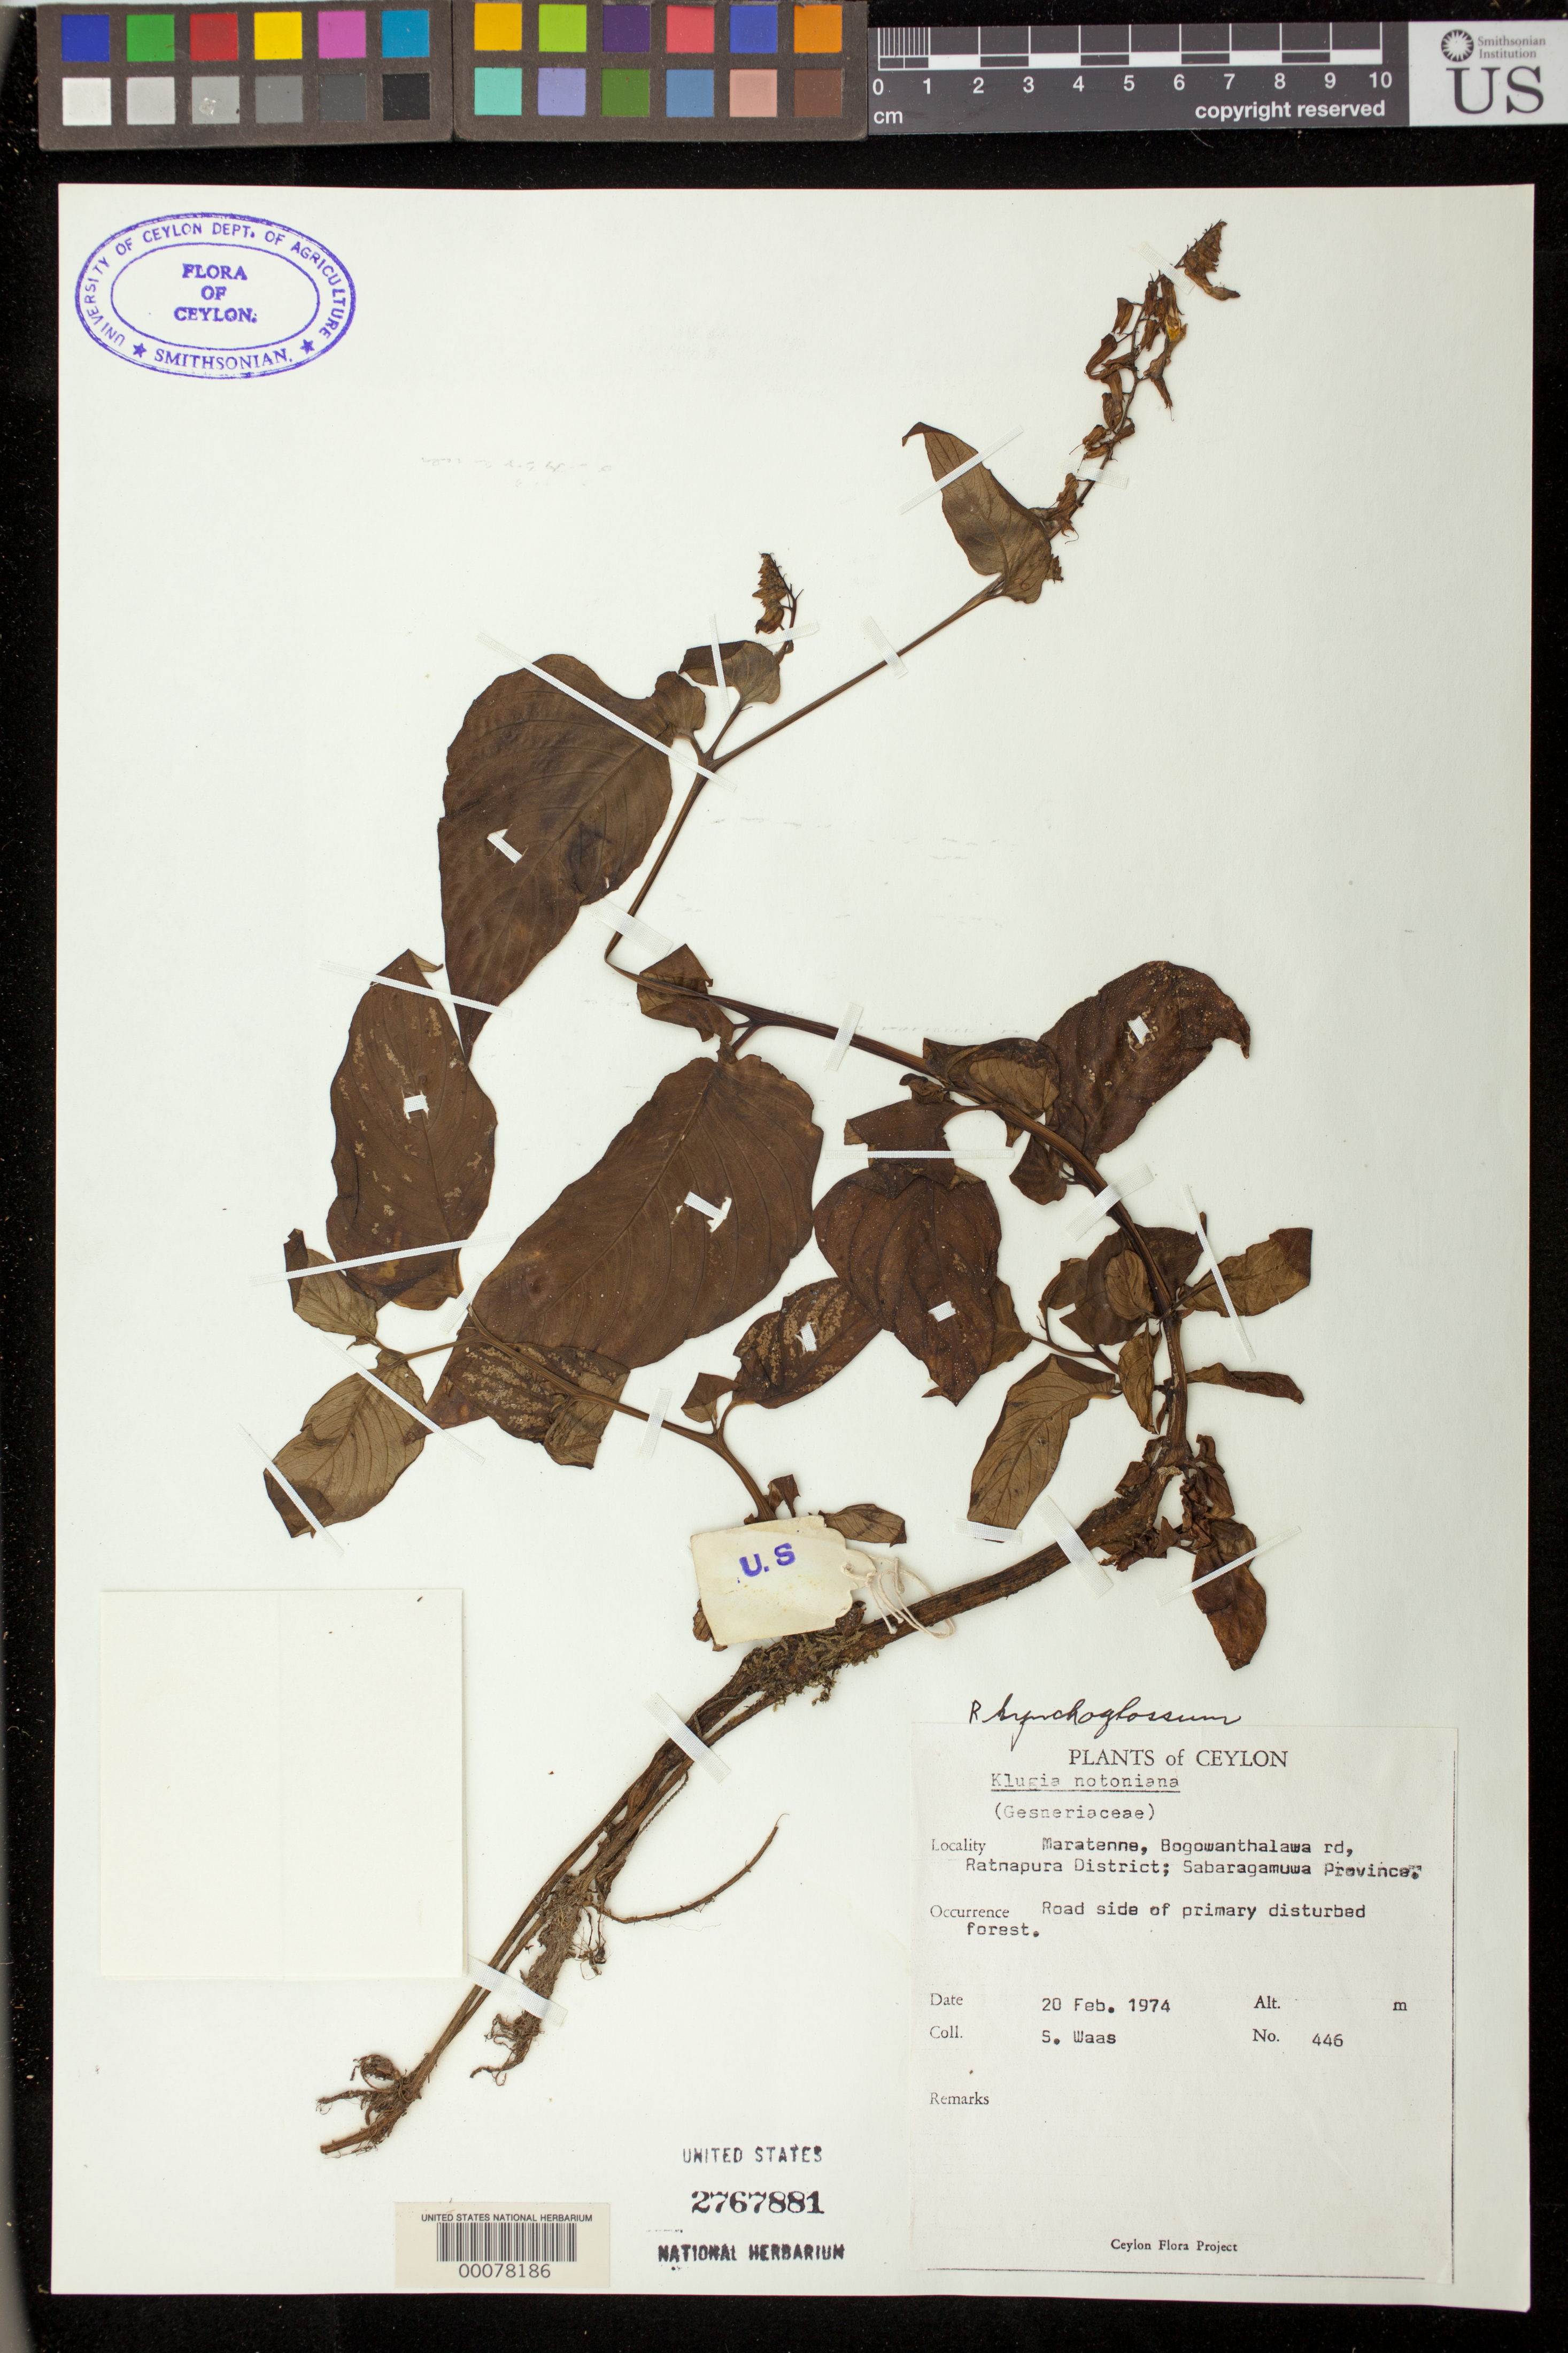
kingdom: Plantae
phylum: Tracheophyta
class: Magnoliopsida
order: Lamiales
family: Gesneriaceae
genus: Rhynchoglossum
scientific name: Rhynchoglossum notonianum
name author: (Wall.) B.L. Burtt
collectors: S. Waas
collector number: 446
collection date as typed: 20 Feb 1974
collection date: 1974-02-20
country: Sri Lanka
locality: Maratenne, bogowanthalawa rd, ratnapura dist, sabaragamuwa prov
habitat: Road side of primary disturbed forest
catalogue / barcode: US 2767881